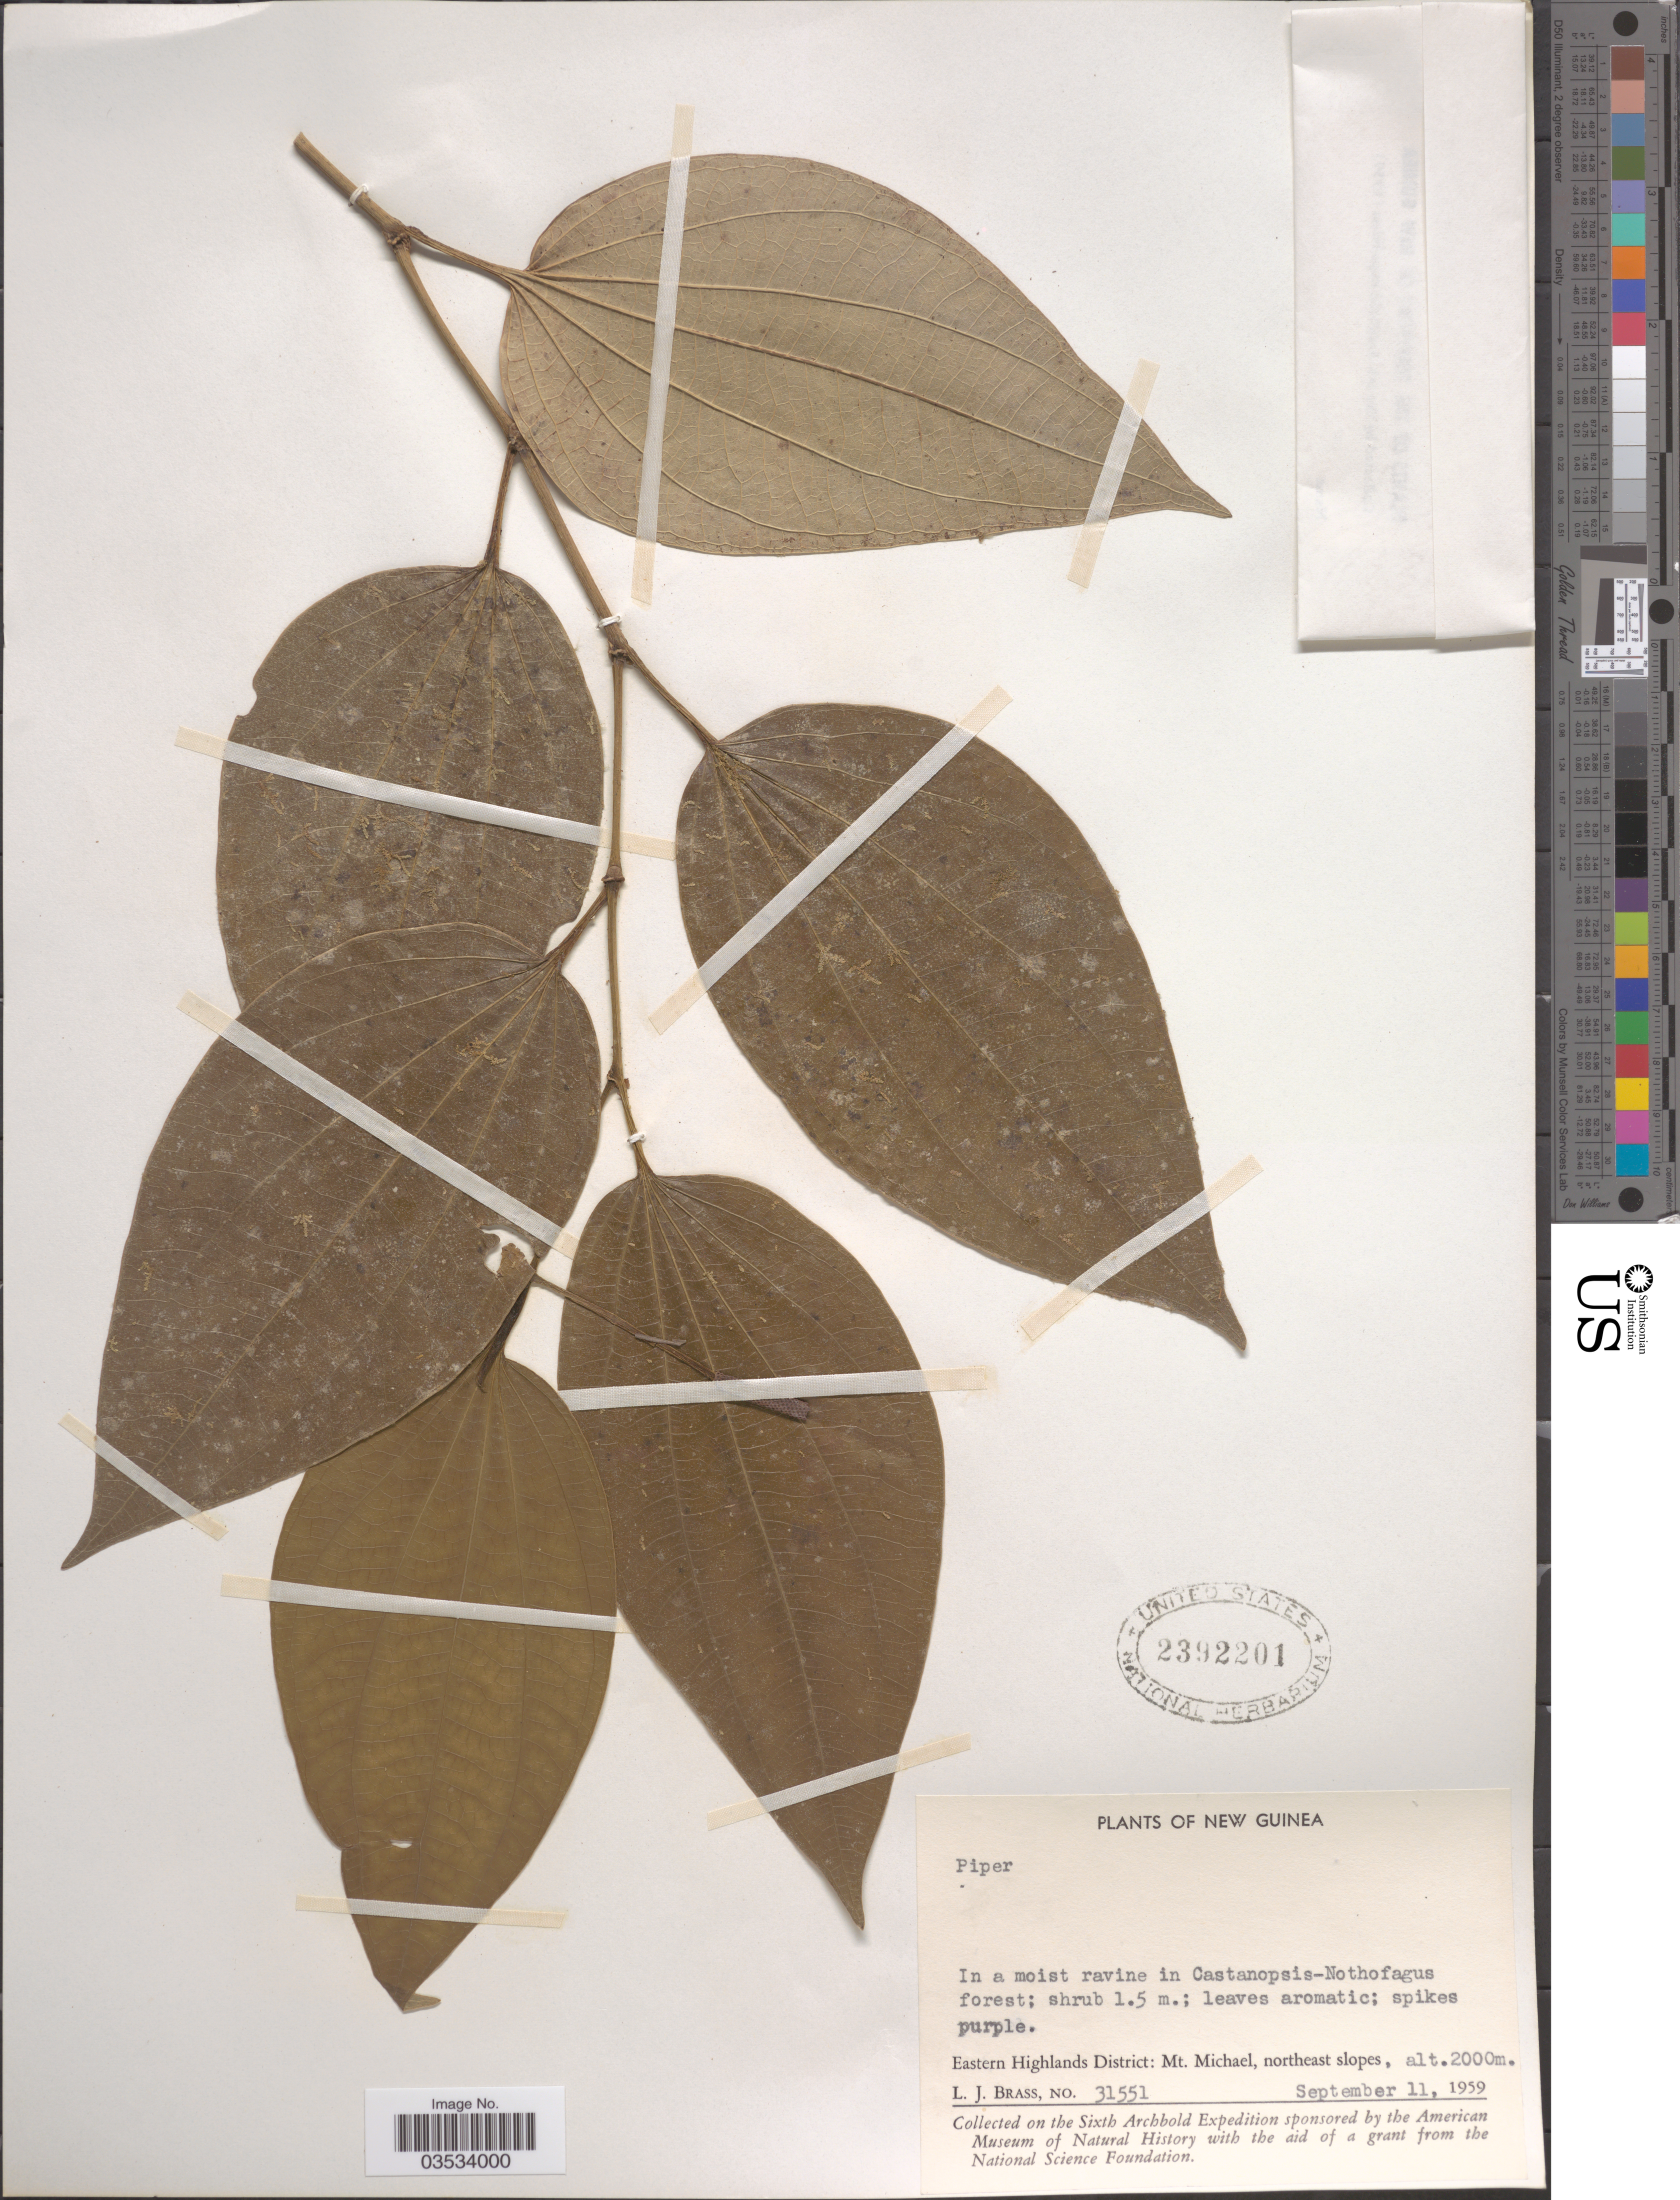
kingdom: Plantae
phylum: Tracheophyta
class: Magnoliopsida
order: Piperales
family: Piperaceae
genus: Piper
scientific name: Piper sp.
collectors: L. J. Brass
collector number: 31551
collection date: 1959-09-11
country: Papua New Guinea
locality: New Guinea. Eastern Highlands District: Mt. Michael, northeast slopes.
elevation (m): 2000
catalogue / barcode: US 2392201